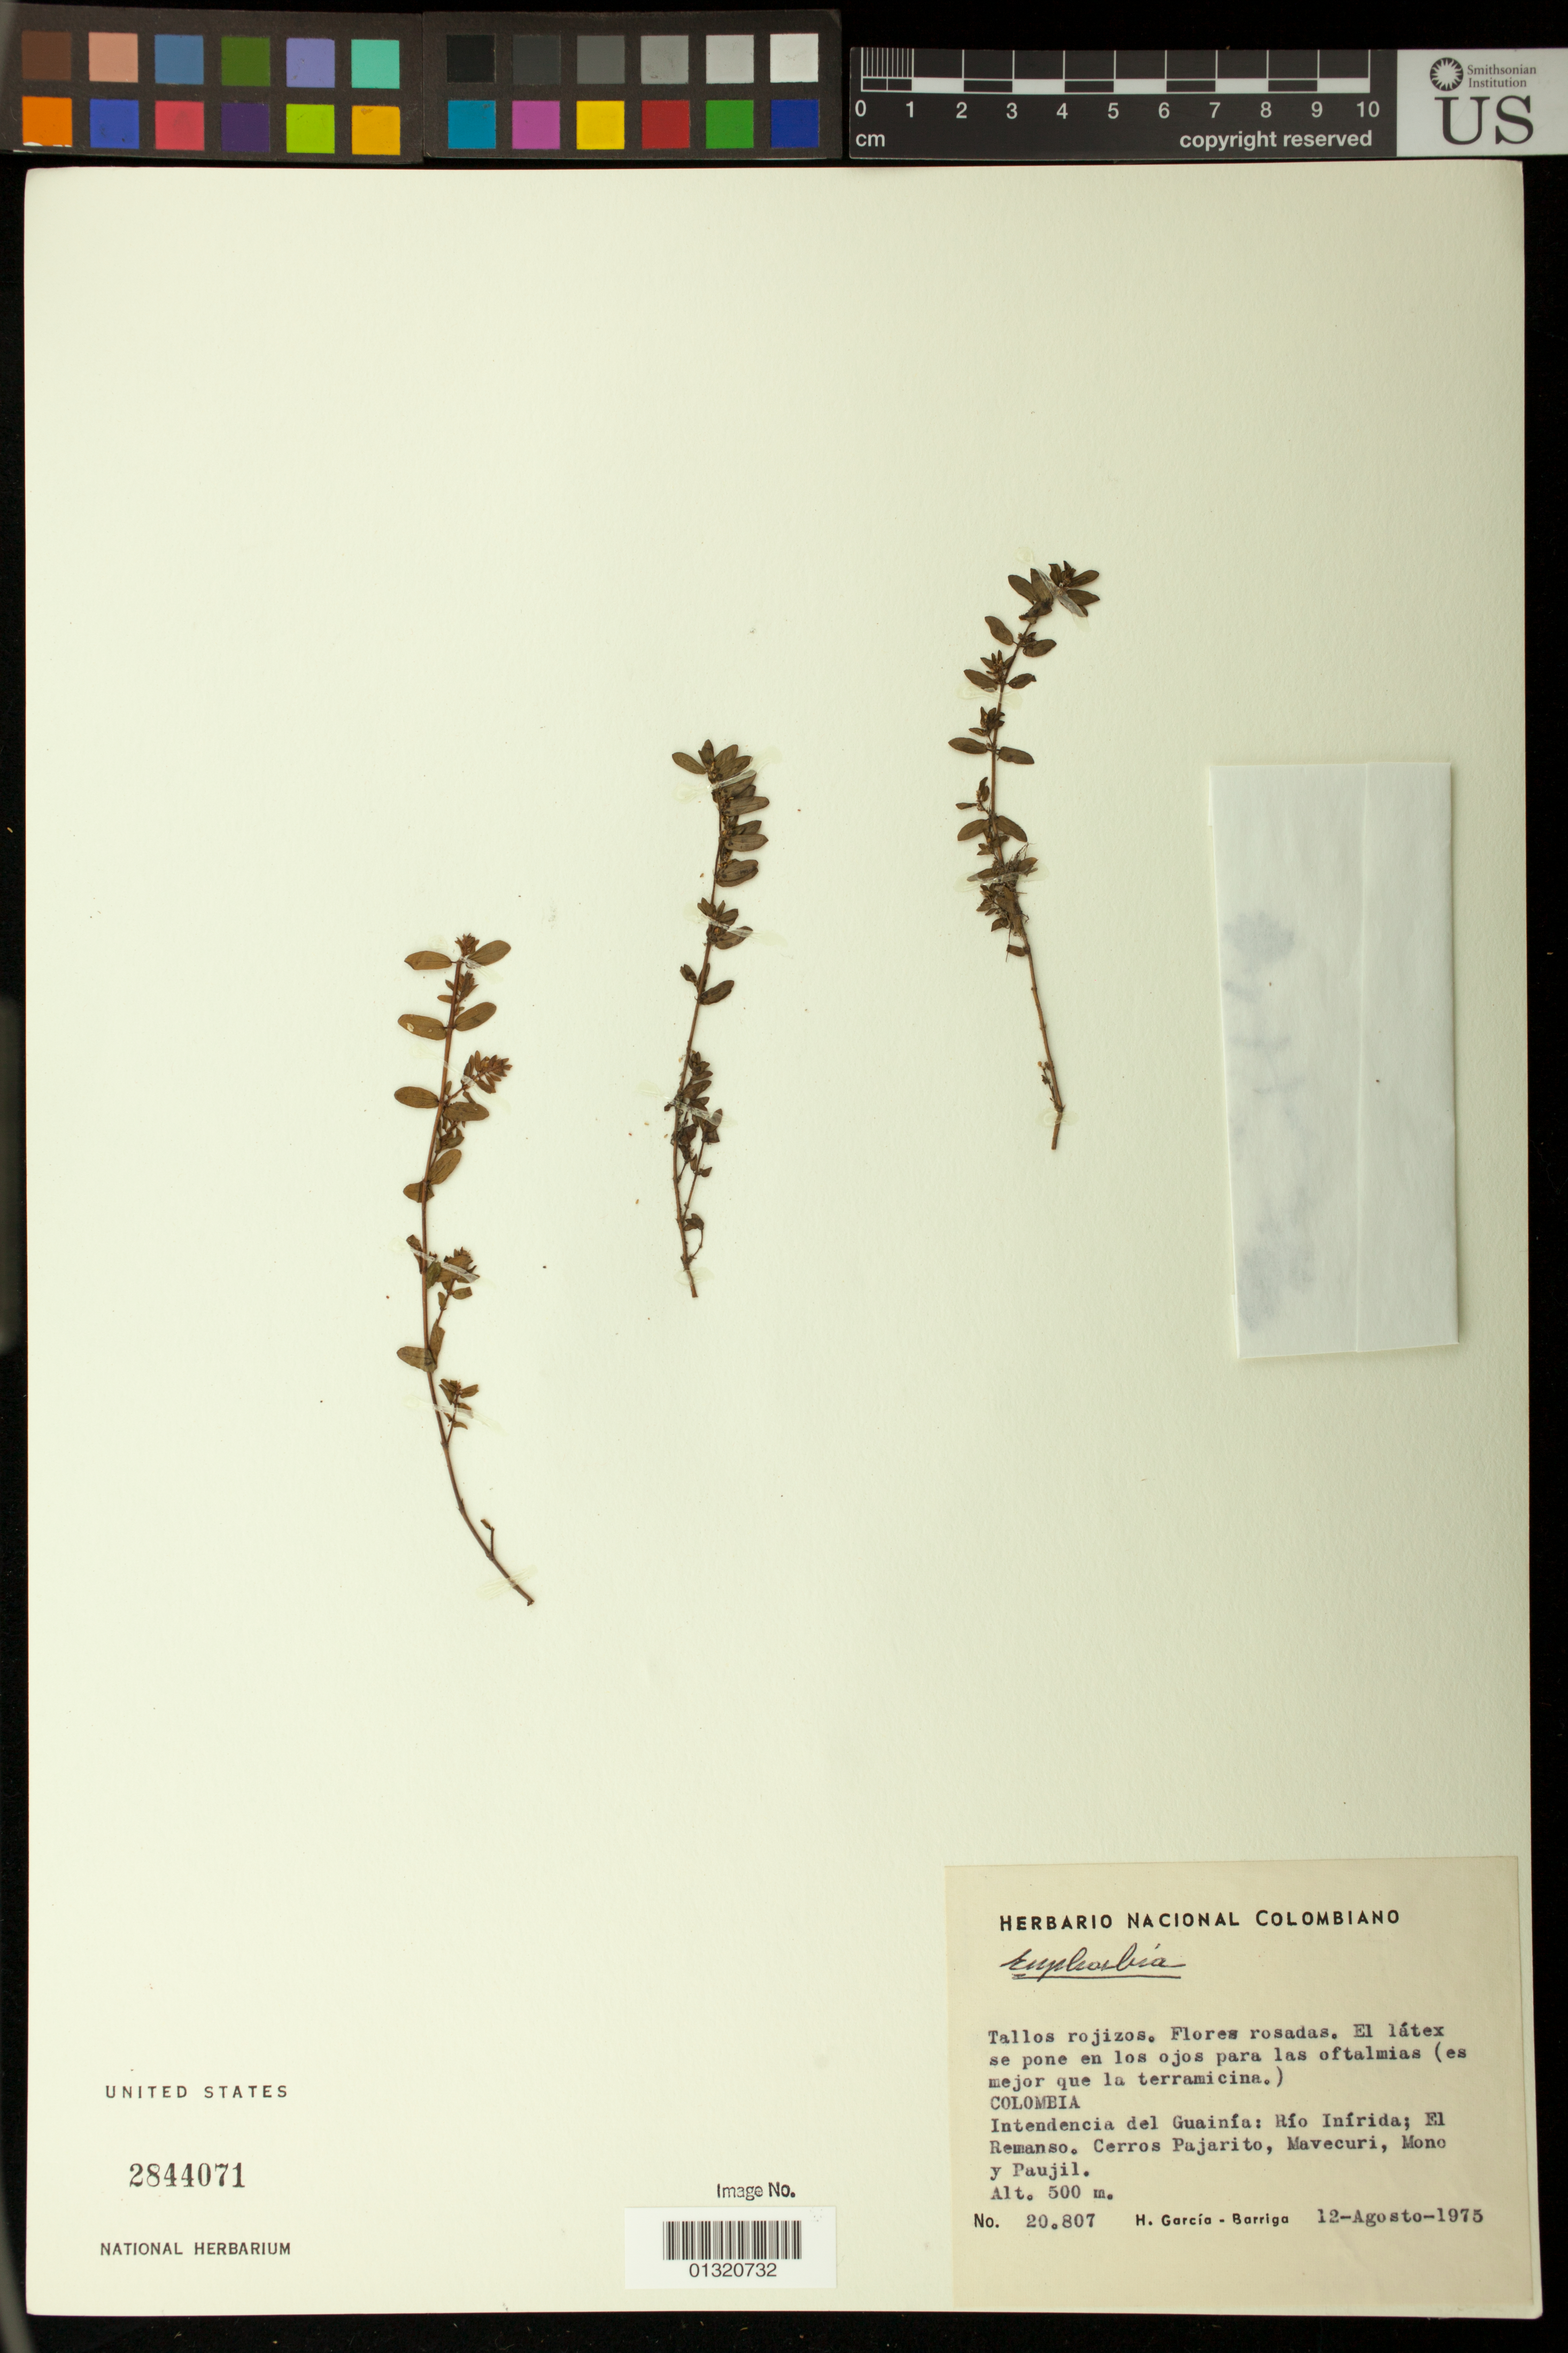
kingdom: Plantae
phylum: Tracheophyta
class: Magnoliopsida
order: Malpighiales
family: Euphorbiaceae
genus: Euphorbia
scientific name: Euphorbia sp.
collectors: H. García Barriga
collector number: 20.807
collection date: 1975-08-12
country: Colombia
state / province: Guainía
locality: Rio Inirida; El Remanso. Cerros Pajarito, Mavecuri, Mono y Paujil.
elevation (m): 500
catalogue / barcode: US 2844071